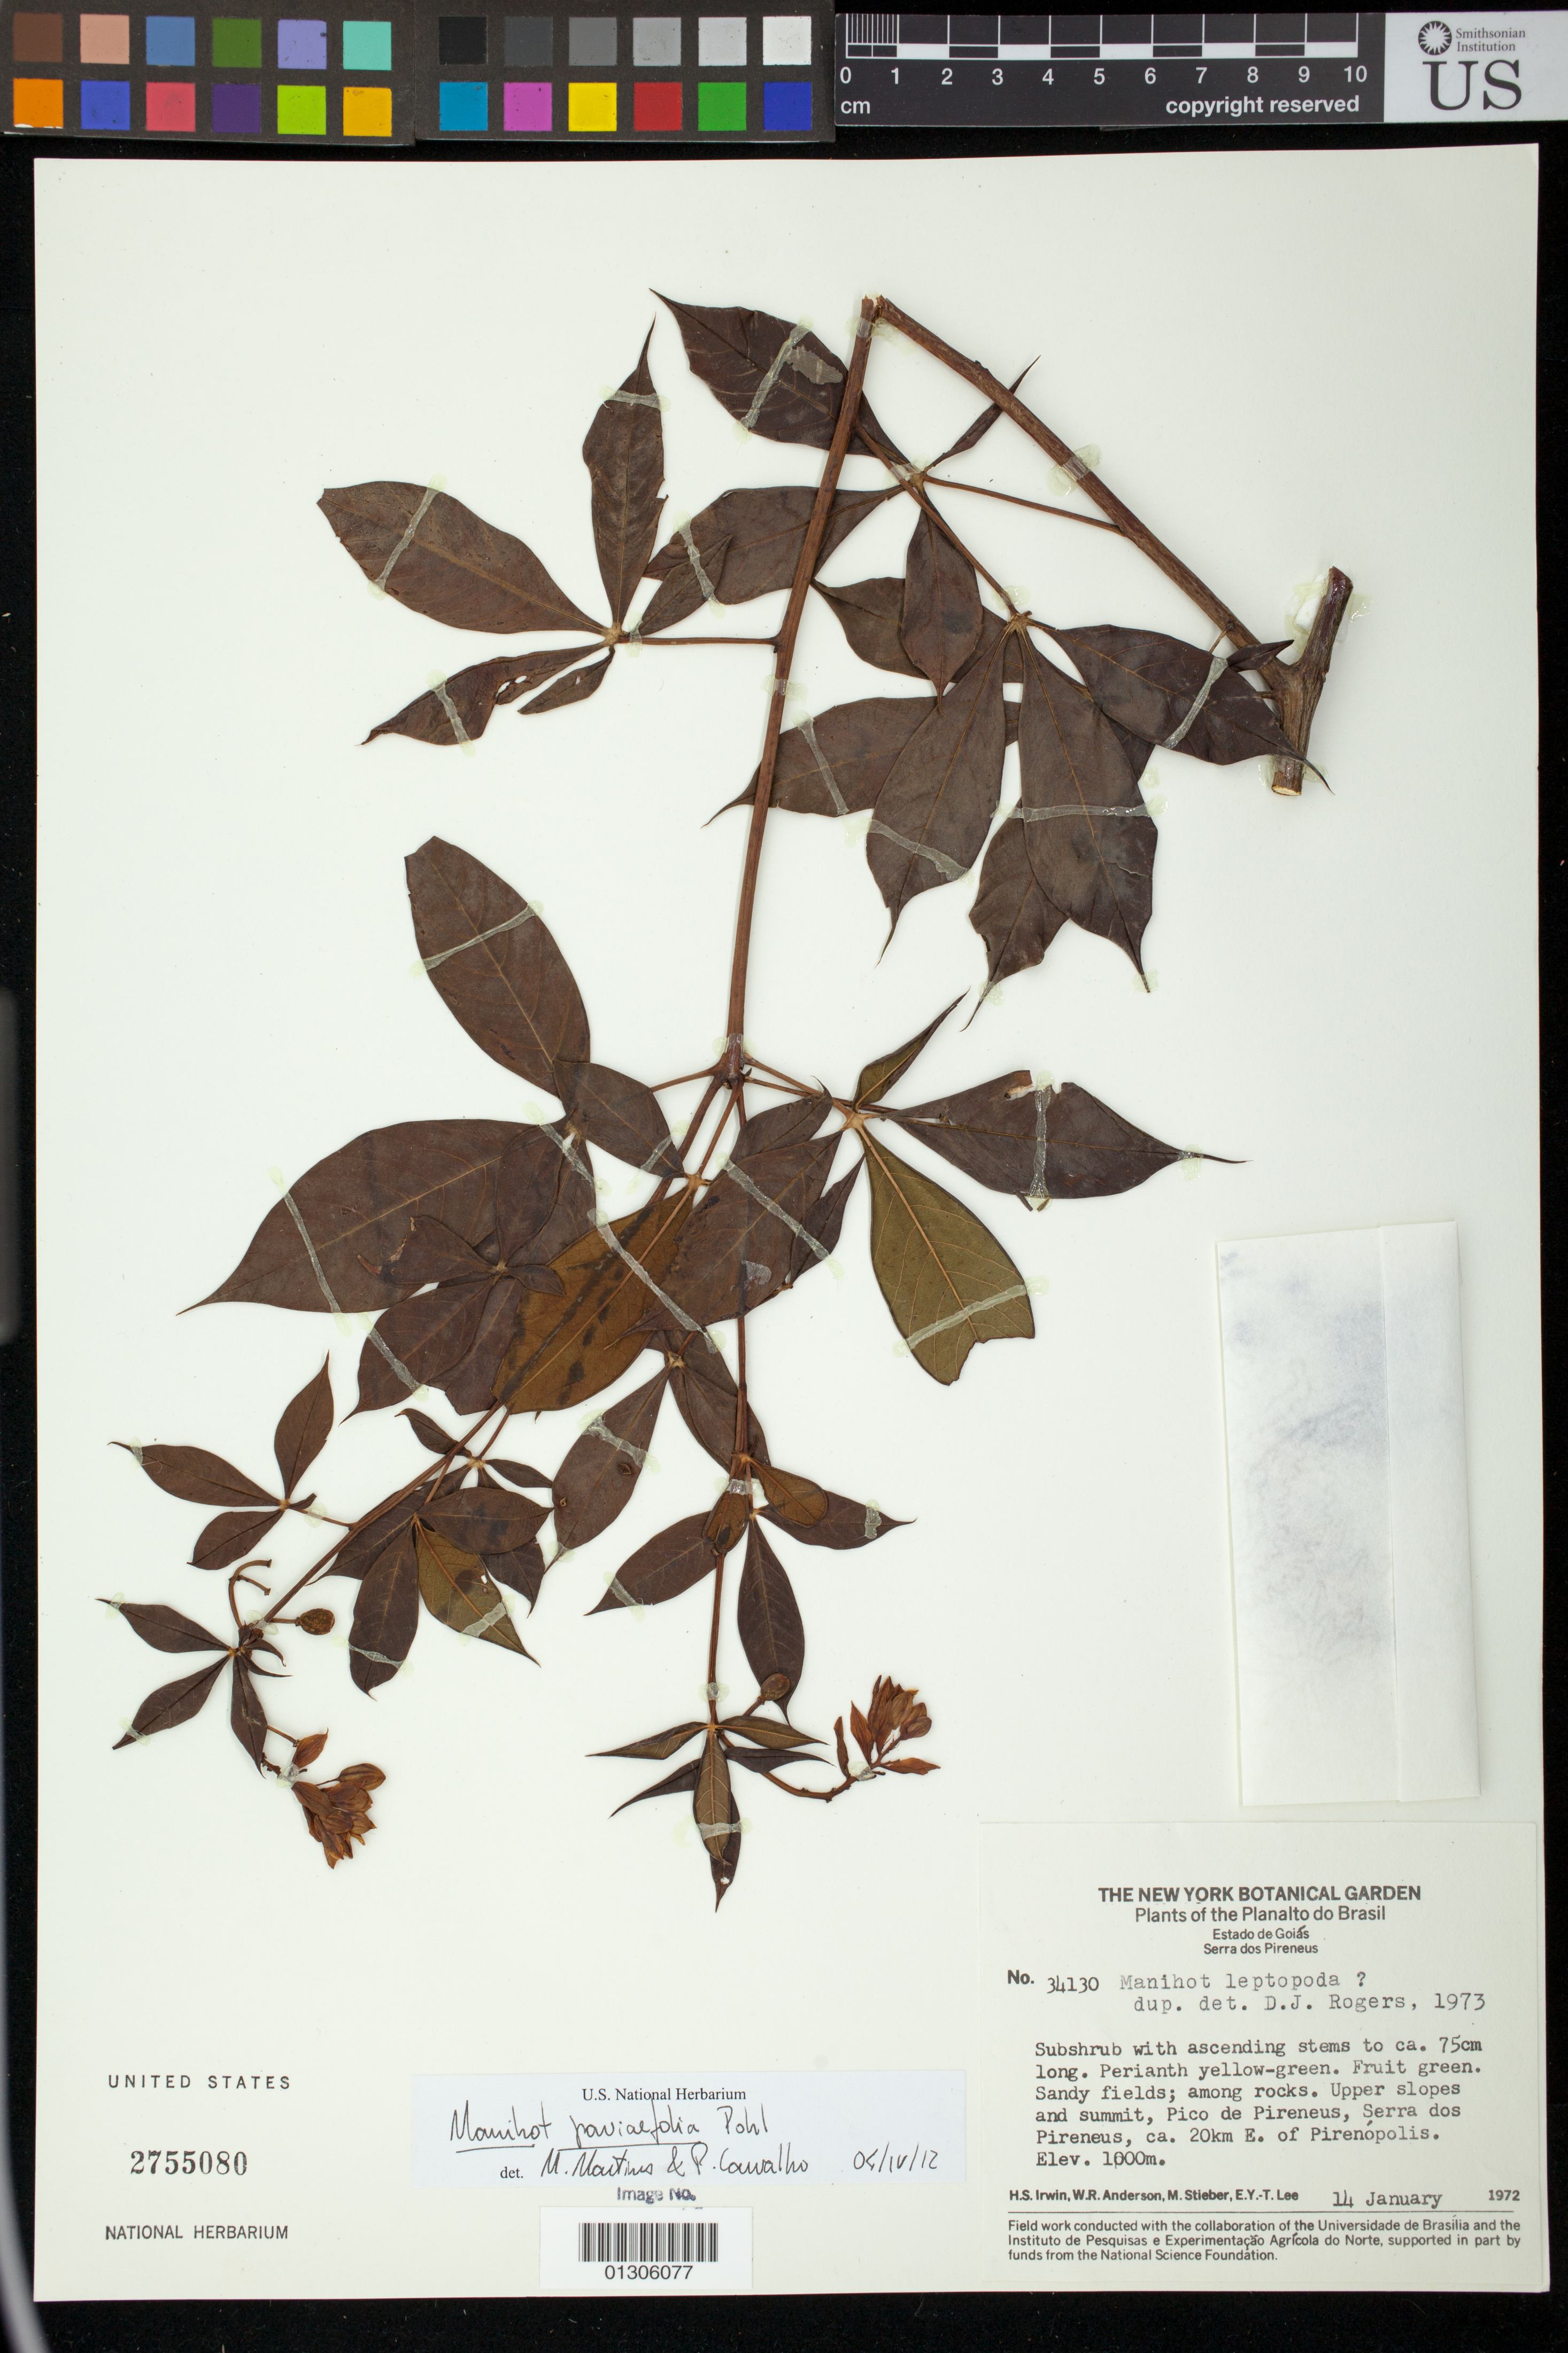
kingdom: Plantae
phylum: Tracheophyta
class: Magnoliopsida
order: Malpighiales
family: Euphorbiaceae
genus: Manihot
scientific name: Manihot paviifolia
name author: Pohl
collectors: H. Irwin, W. R. Anderson & E. Lee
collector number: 34130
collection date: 1972-01-14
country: Brazil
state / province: Goiás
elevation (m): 1000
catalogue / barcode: US 2755080